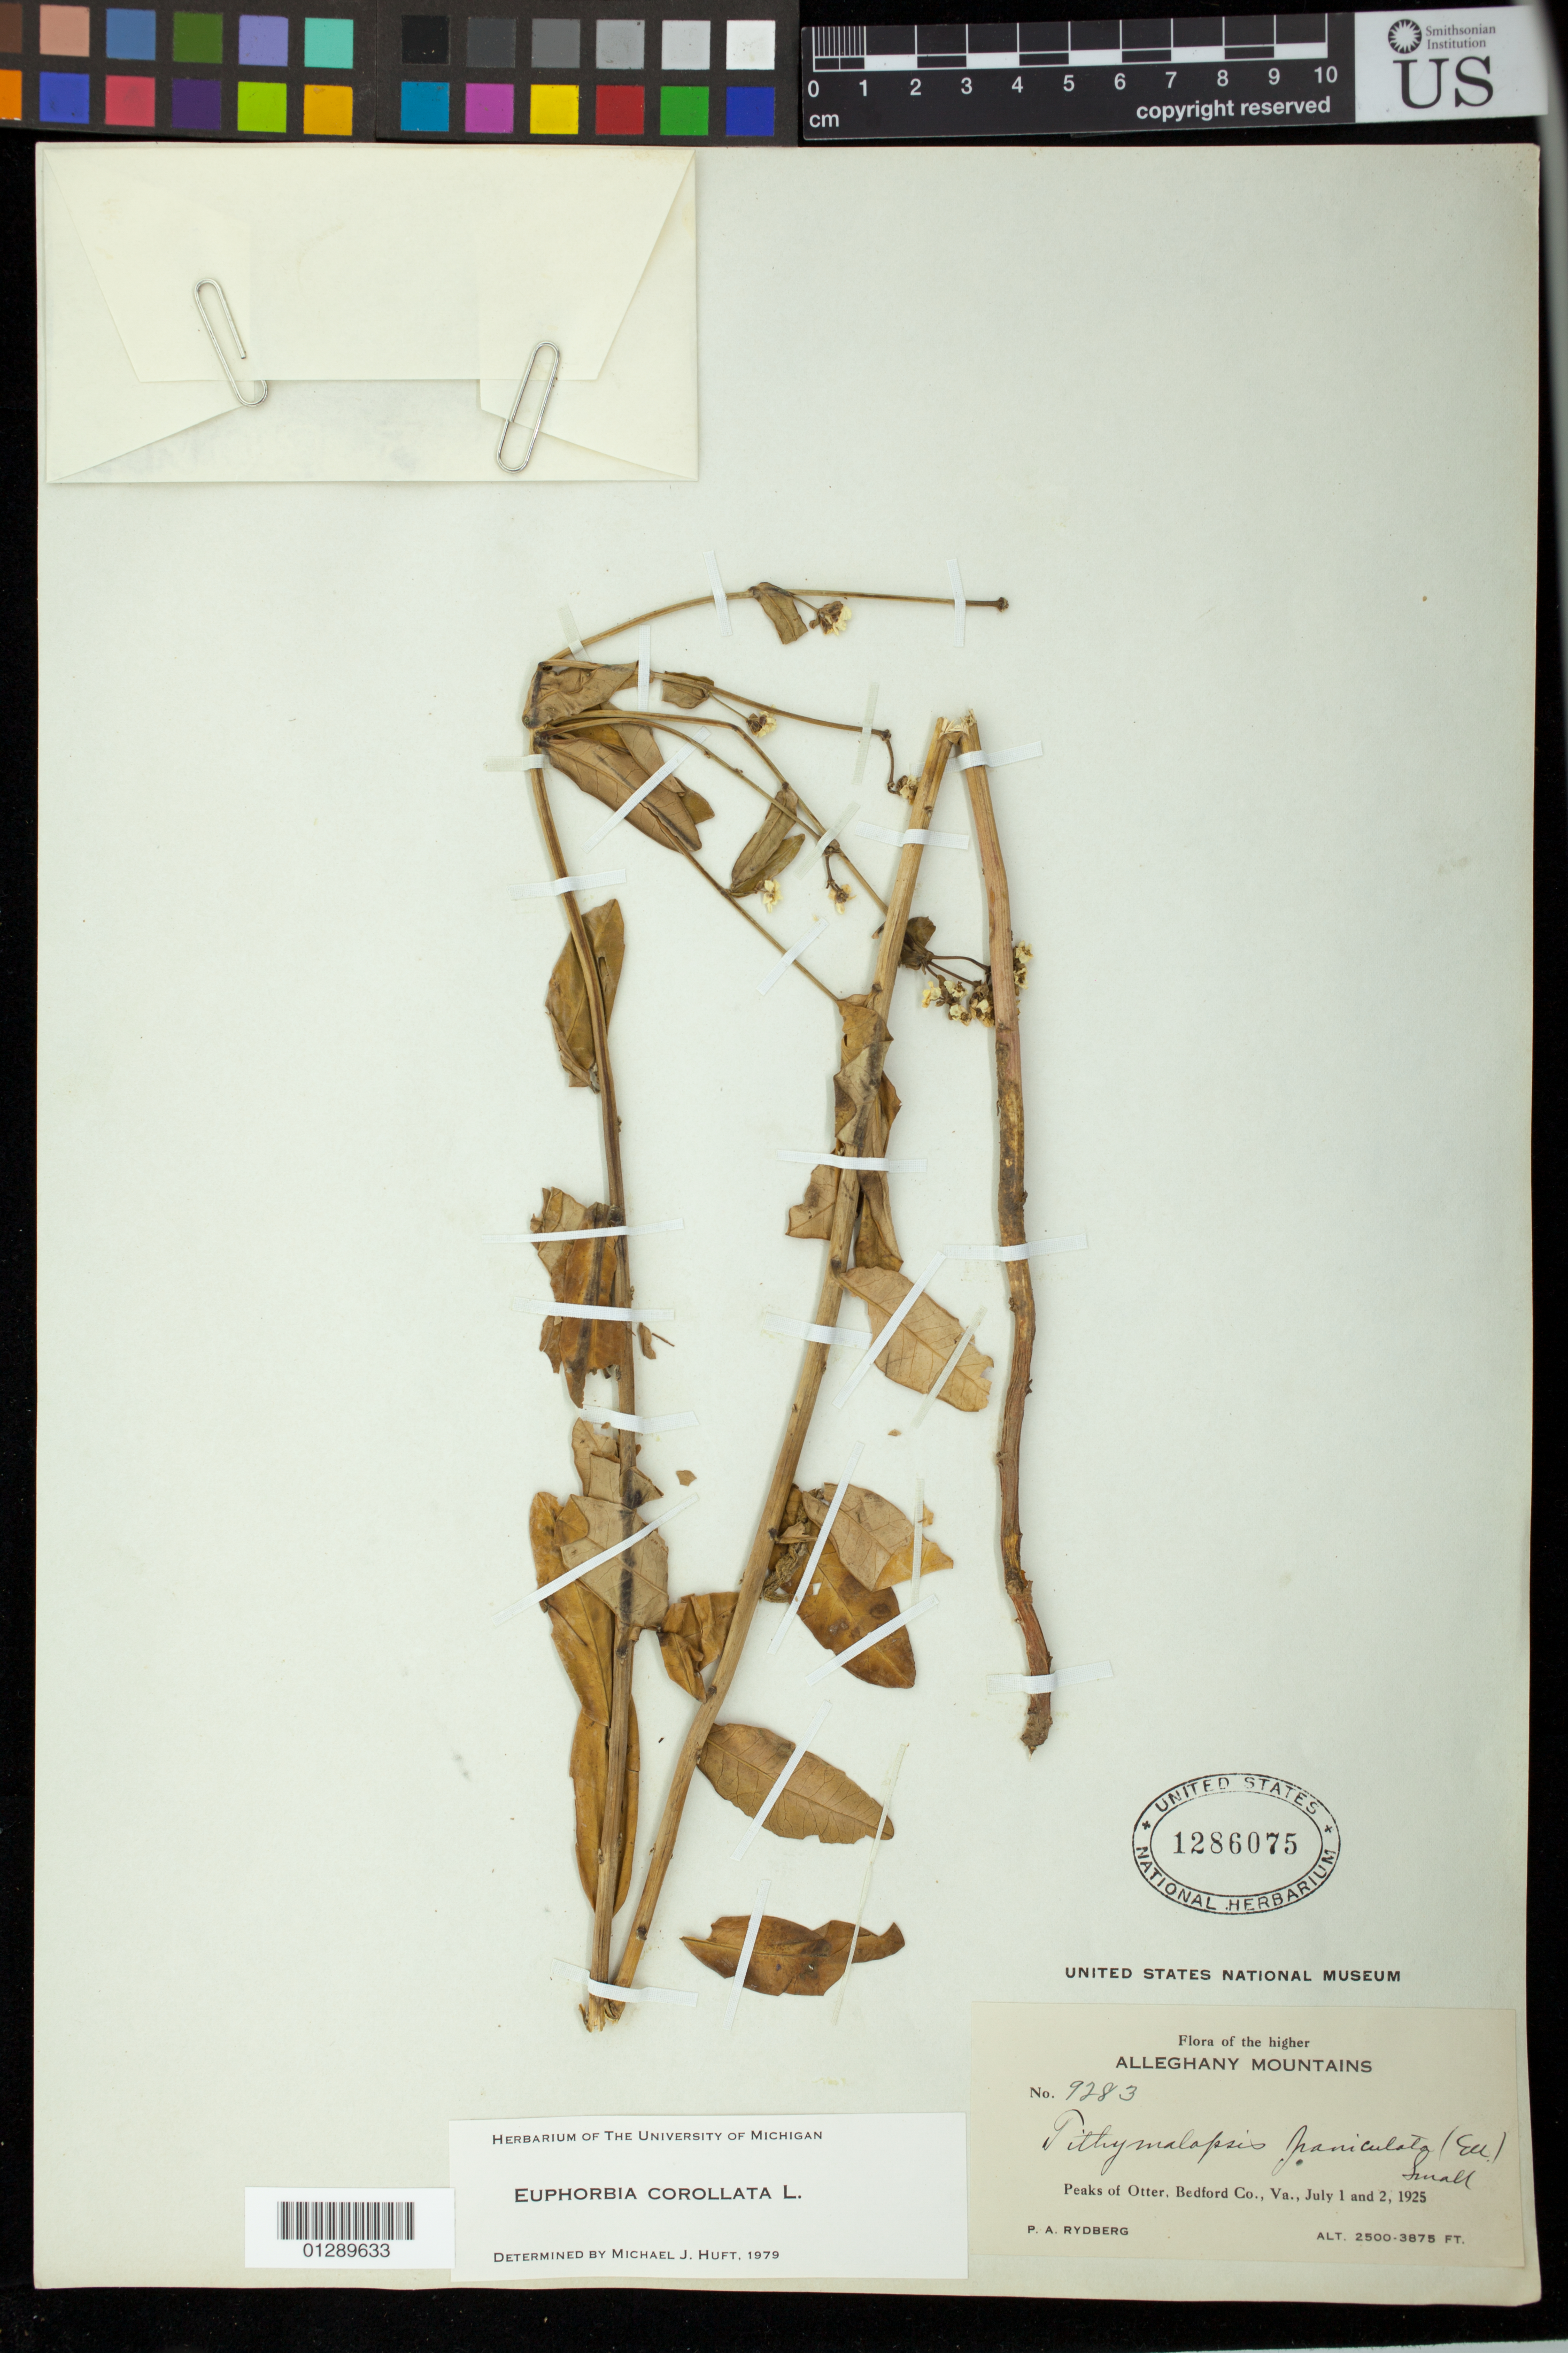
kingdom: Plantae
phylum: Tracheophyta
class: Magnoliopsida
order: Malpighiales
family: Euphorbiaceae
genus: Euphorbia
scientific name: Euphorbia corollata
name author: L.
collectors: P. A. Rydberg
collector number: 9283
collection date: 1925-07-01,1925-07-02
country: United States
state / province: Virginia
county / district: Bedford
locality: Flora of the higher Alleghany Mountains. Peaks of Otter.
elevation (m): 762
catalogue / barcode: US 1286075